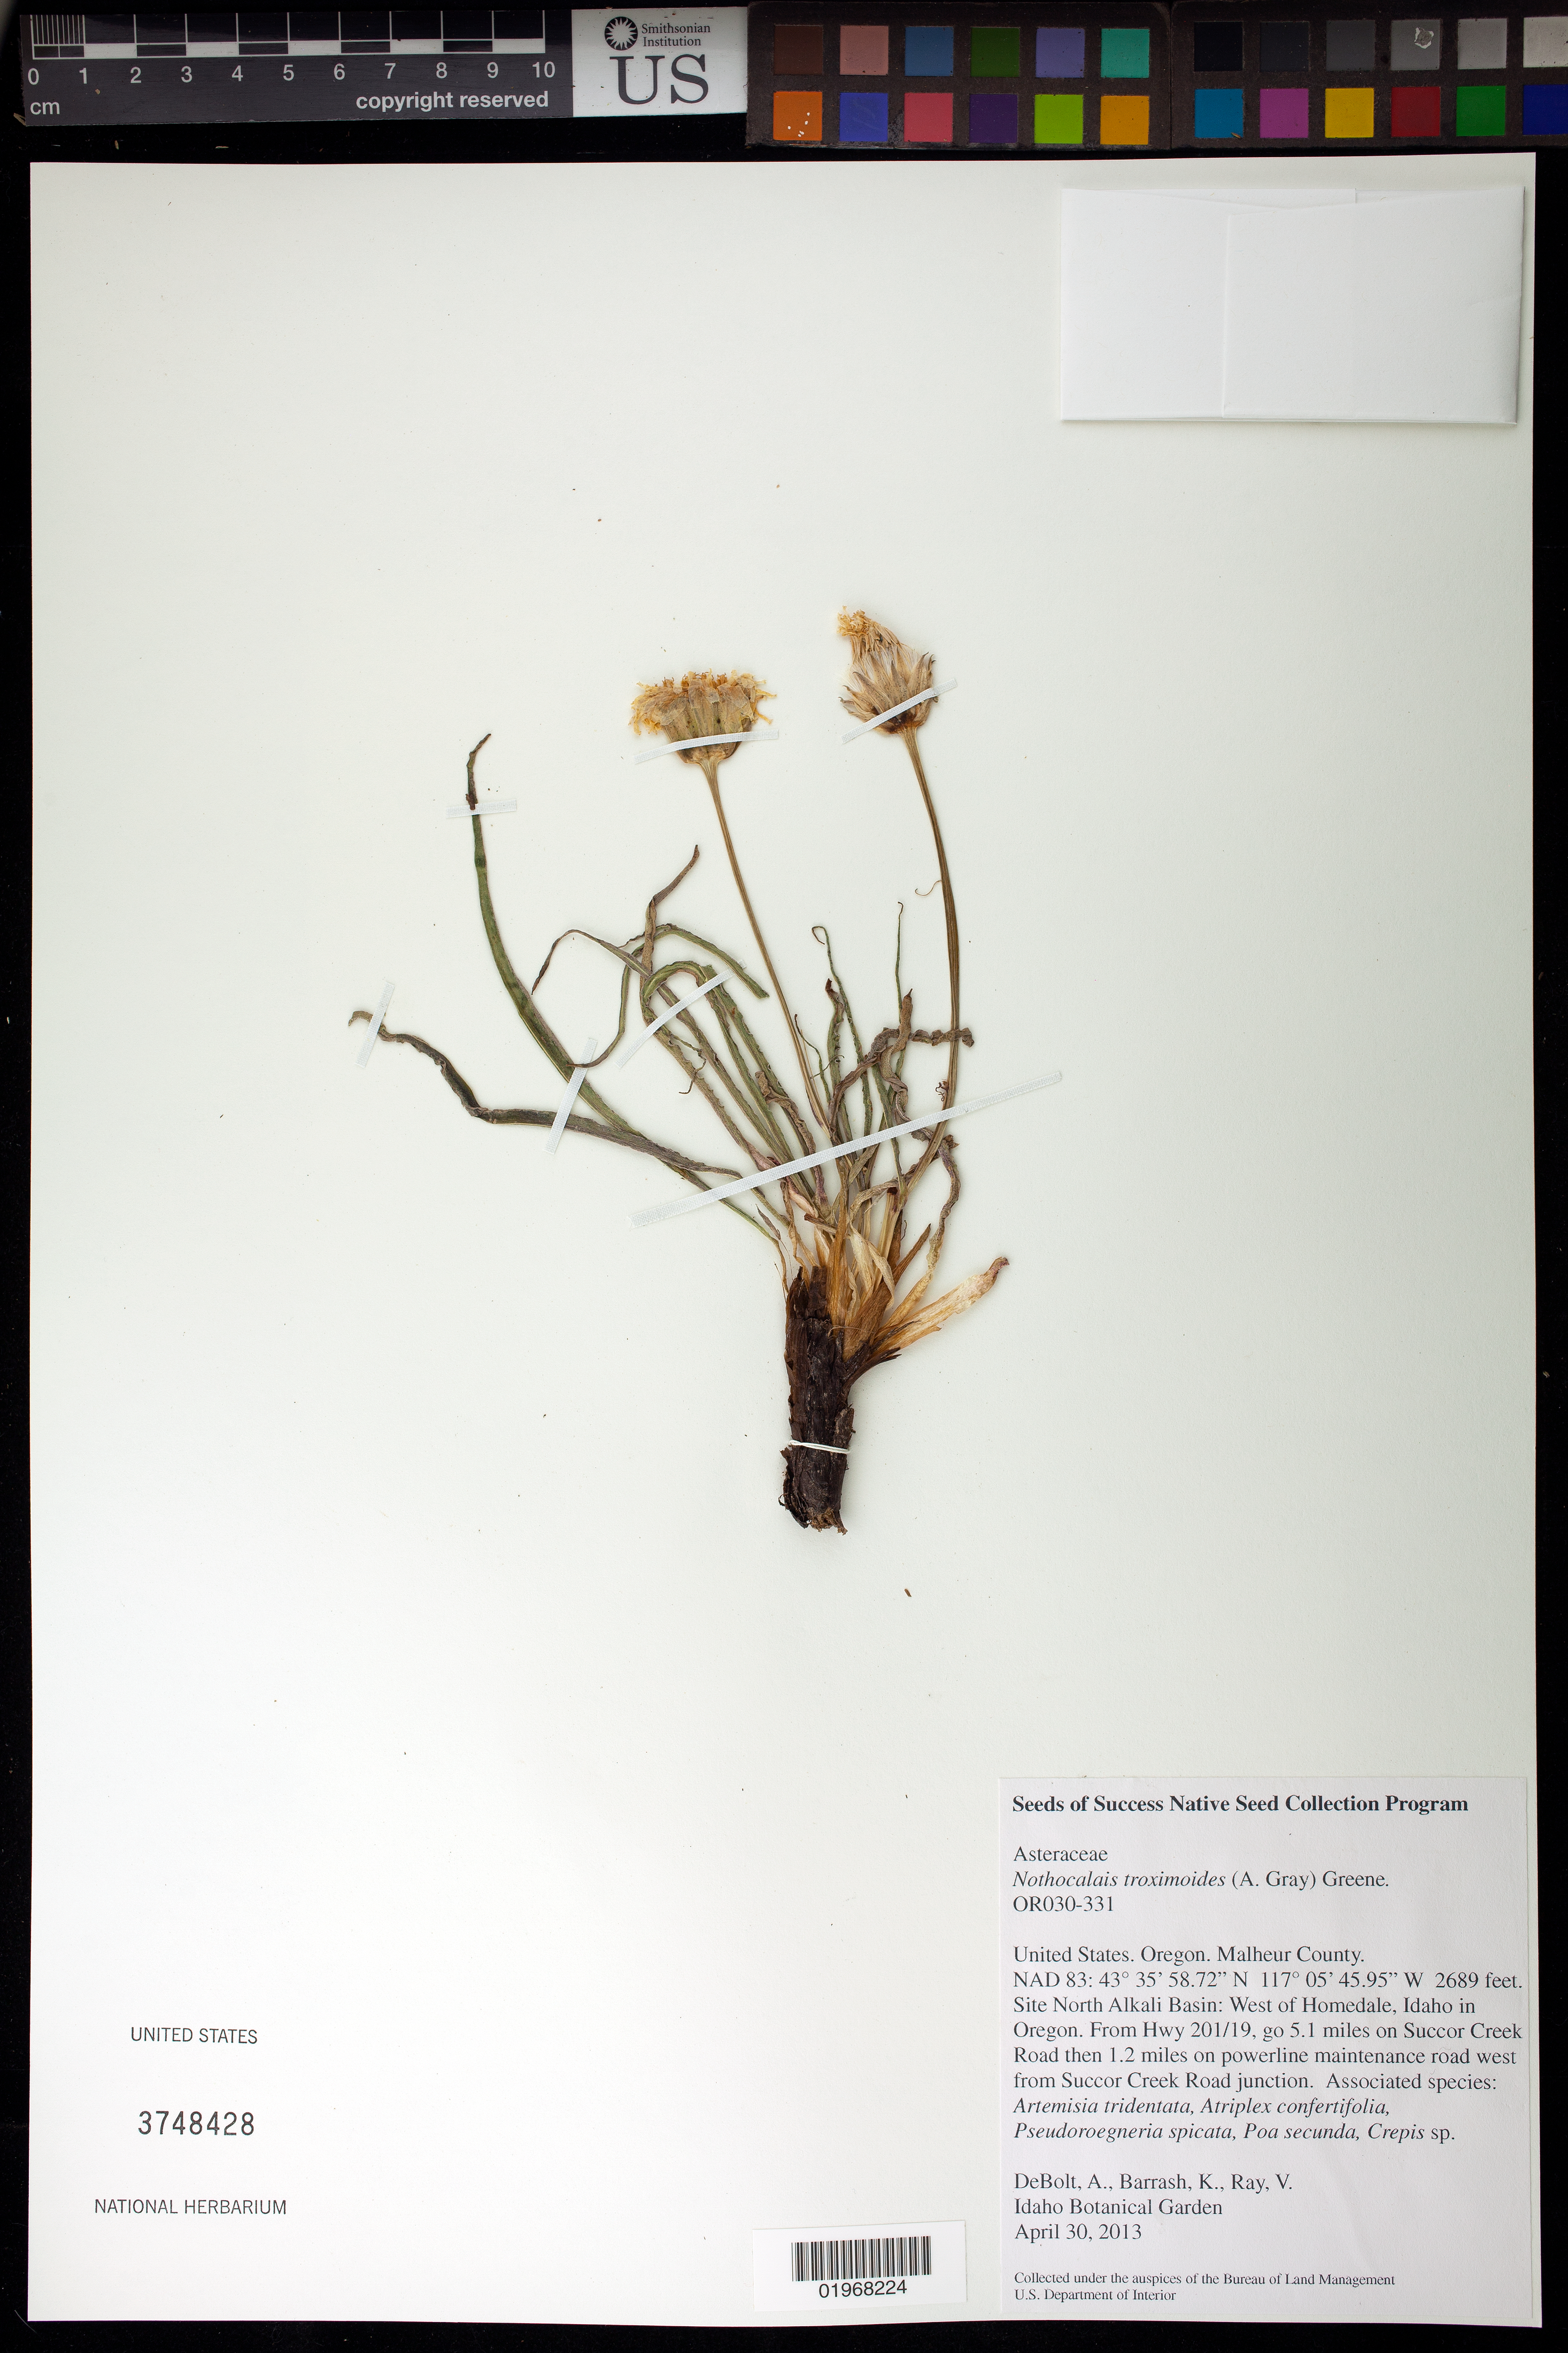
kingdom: Plantae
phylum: Tracheophyta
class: Magnoliopsida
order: Asterales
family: Asteraceae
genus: Nothocalais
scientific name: Nothocalais troximoides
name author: (A. Gray) Greene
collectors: A. DeBolt, K. Barrash & V. Ray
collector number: OR030-331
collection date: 2013-04-30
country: United States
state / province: Oregon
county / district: Malheur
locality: North Alkali Basin. West of Homedale, W from Succor Creek Road jct.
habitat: With Artemisia tridentata, Poa secunda, Crepis sp., ect.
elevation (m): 820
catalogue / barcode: US 3748428